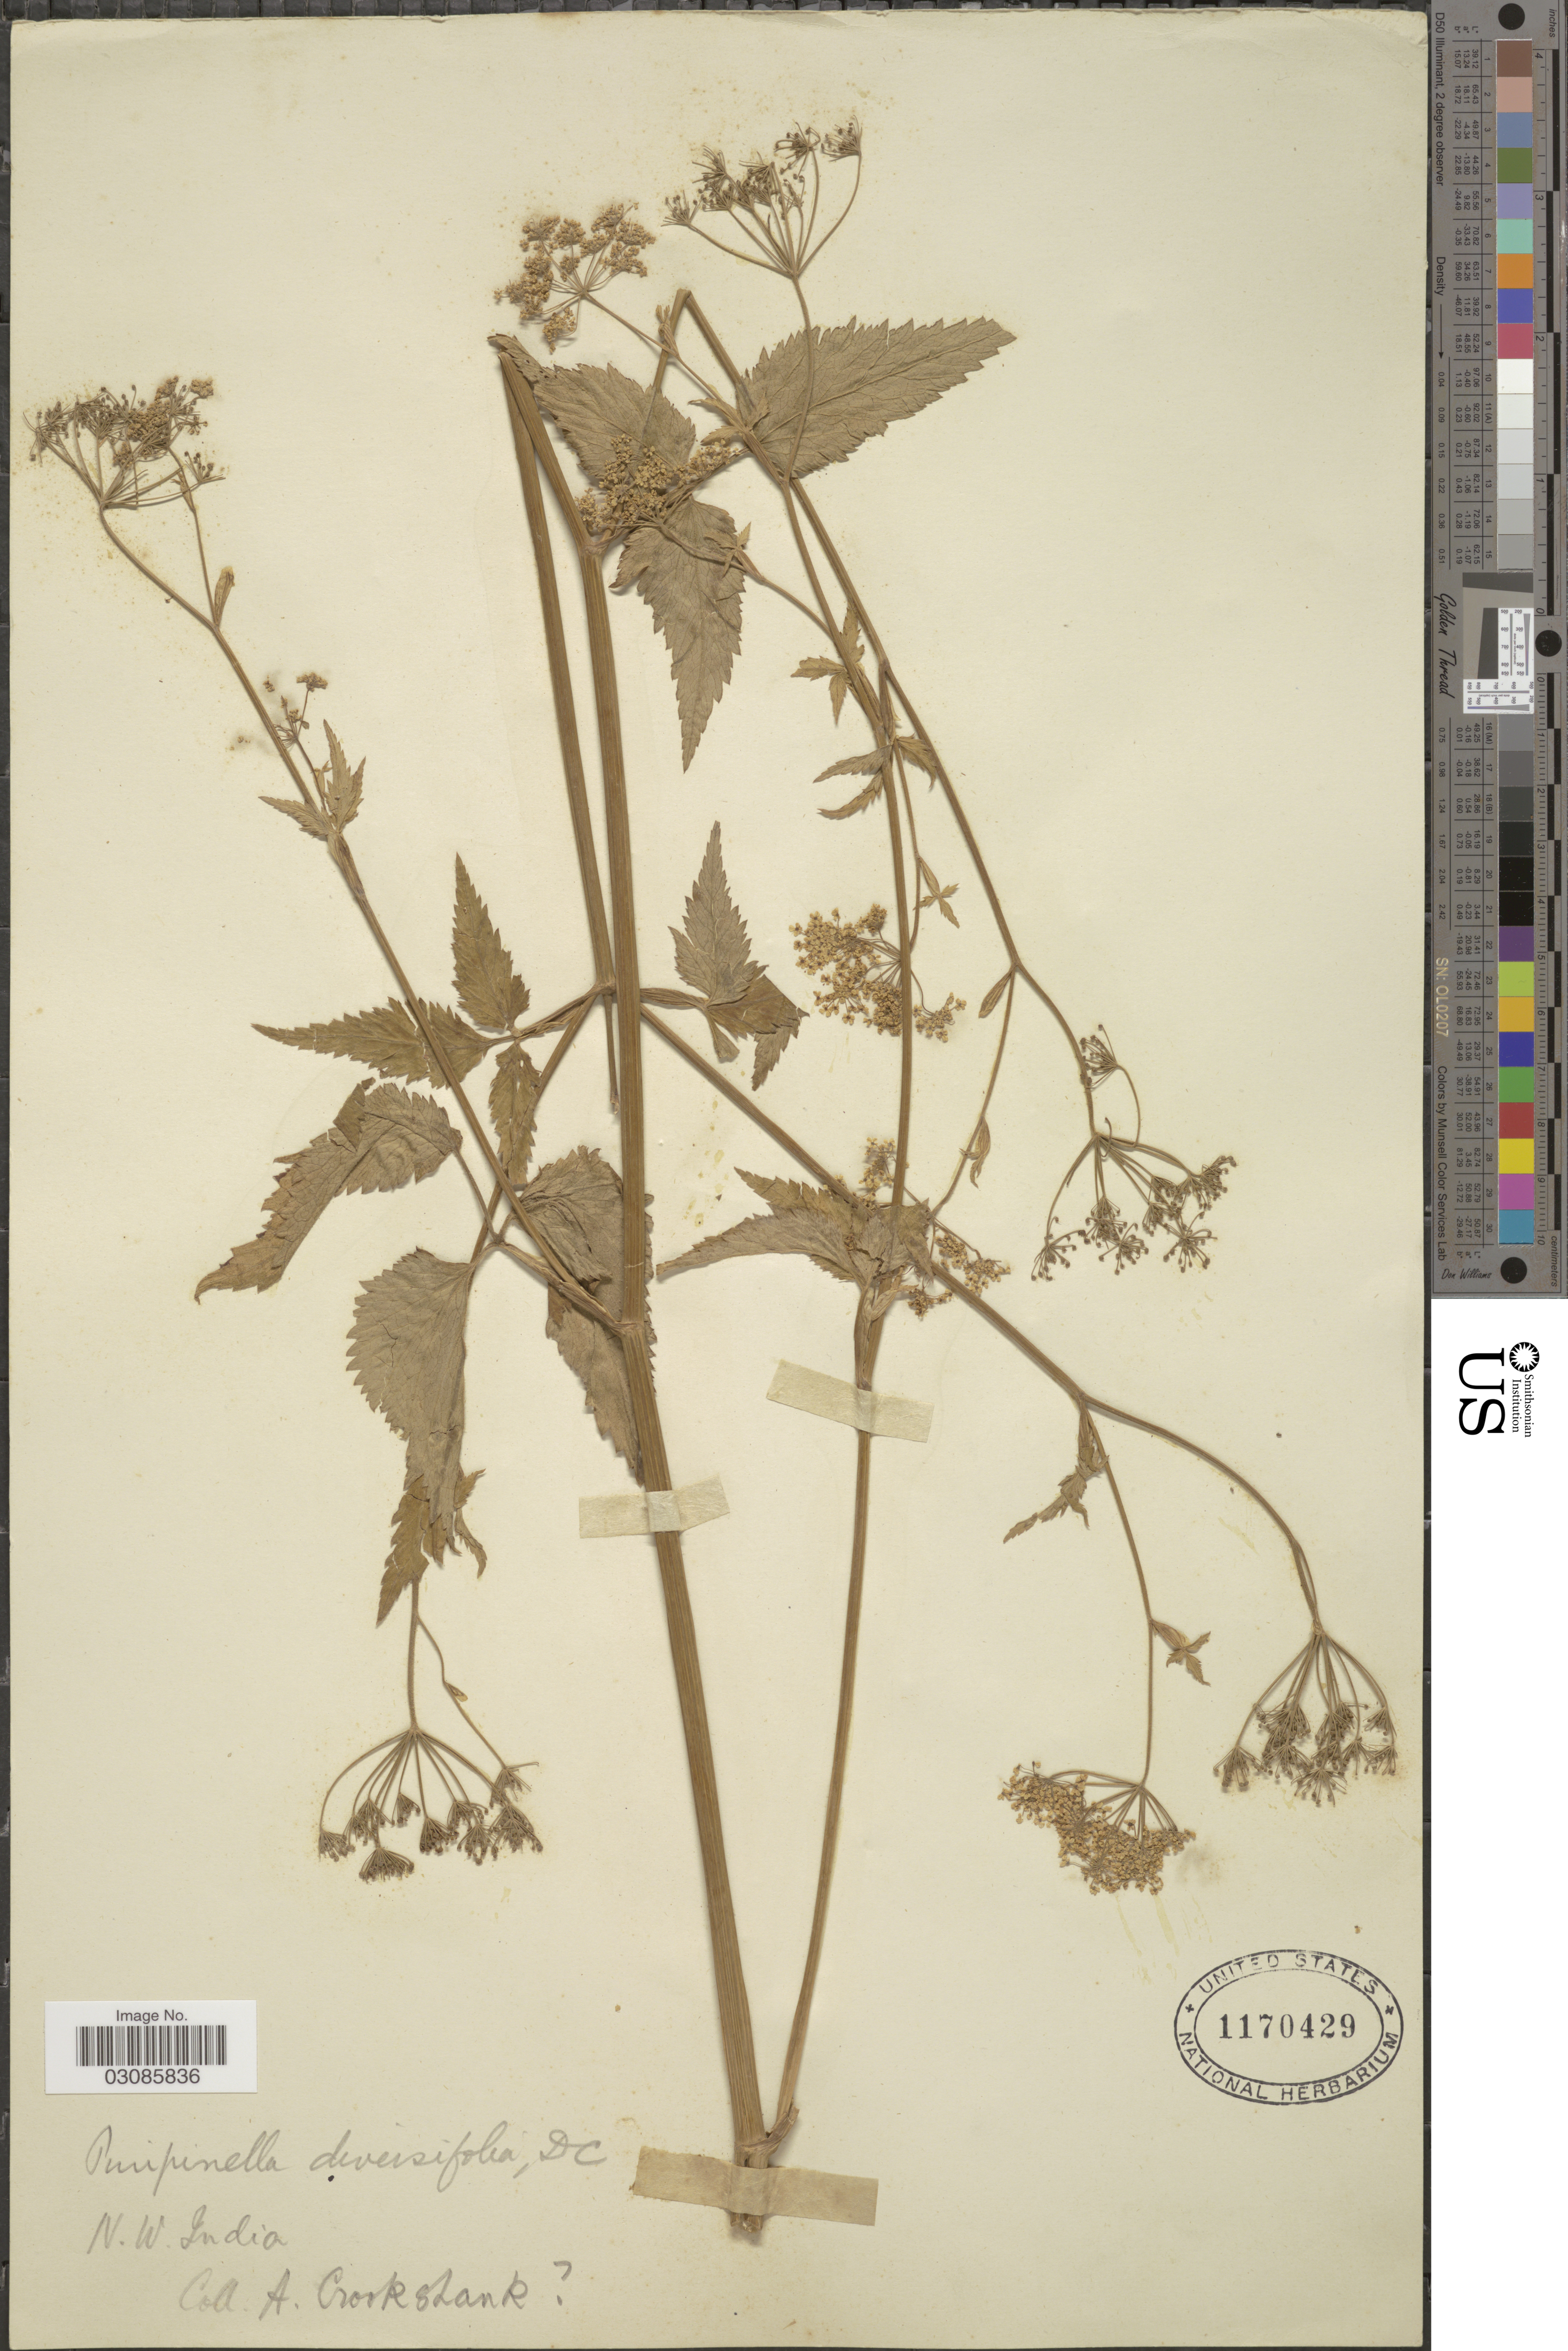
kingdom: Plantae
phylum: Tracheophyta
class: Magnoliopsida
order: Apiales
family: Apiaceae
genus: Pimpinella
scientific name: Pimpinella diversifolia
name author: DC.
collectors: A. Crookshank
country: India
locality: N. W. India.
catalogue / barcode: US 1170429